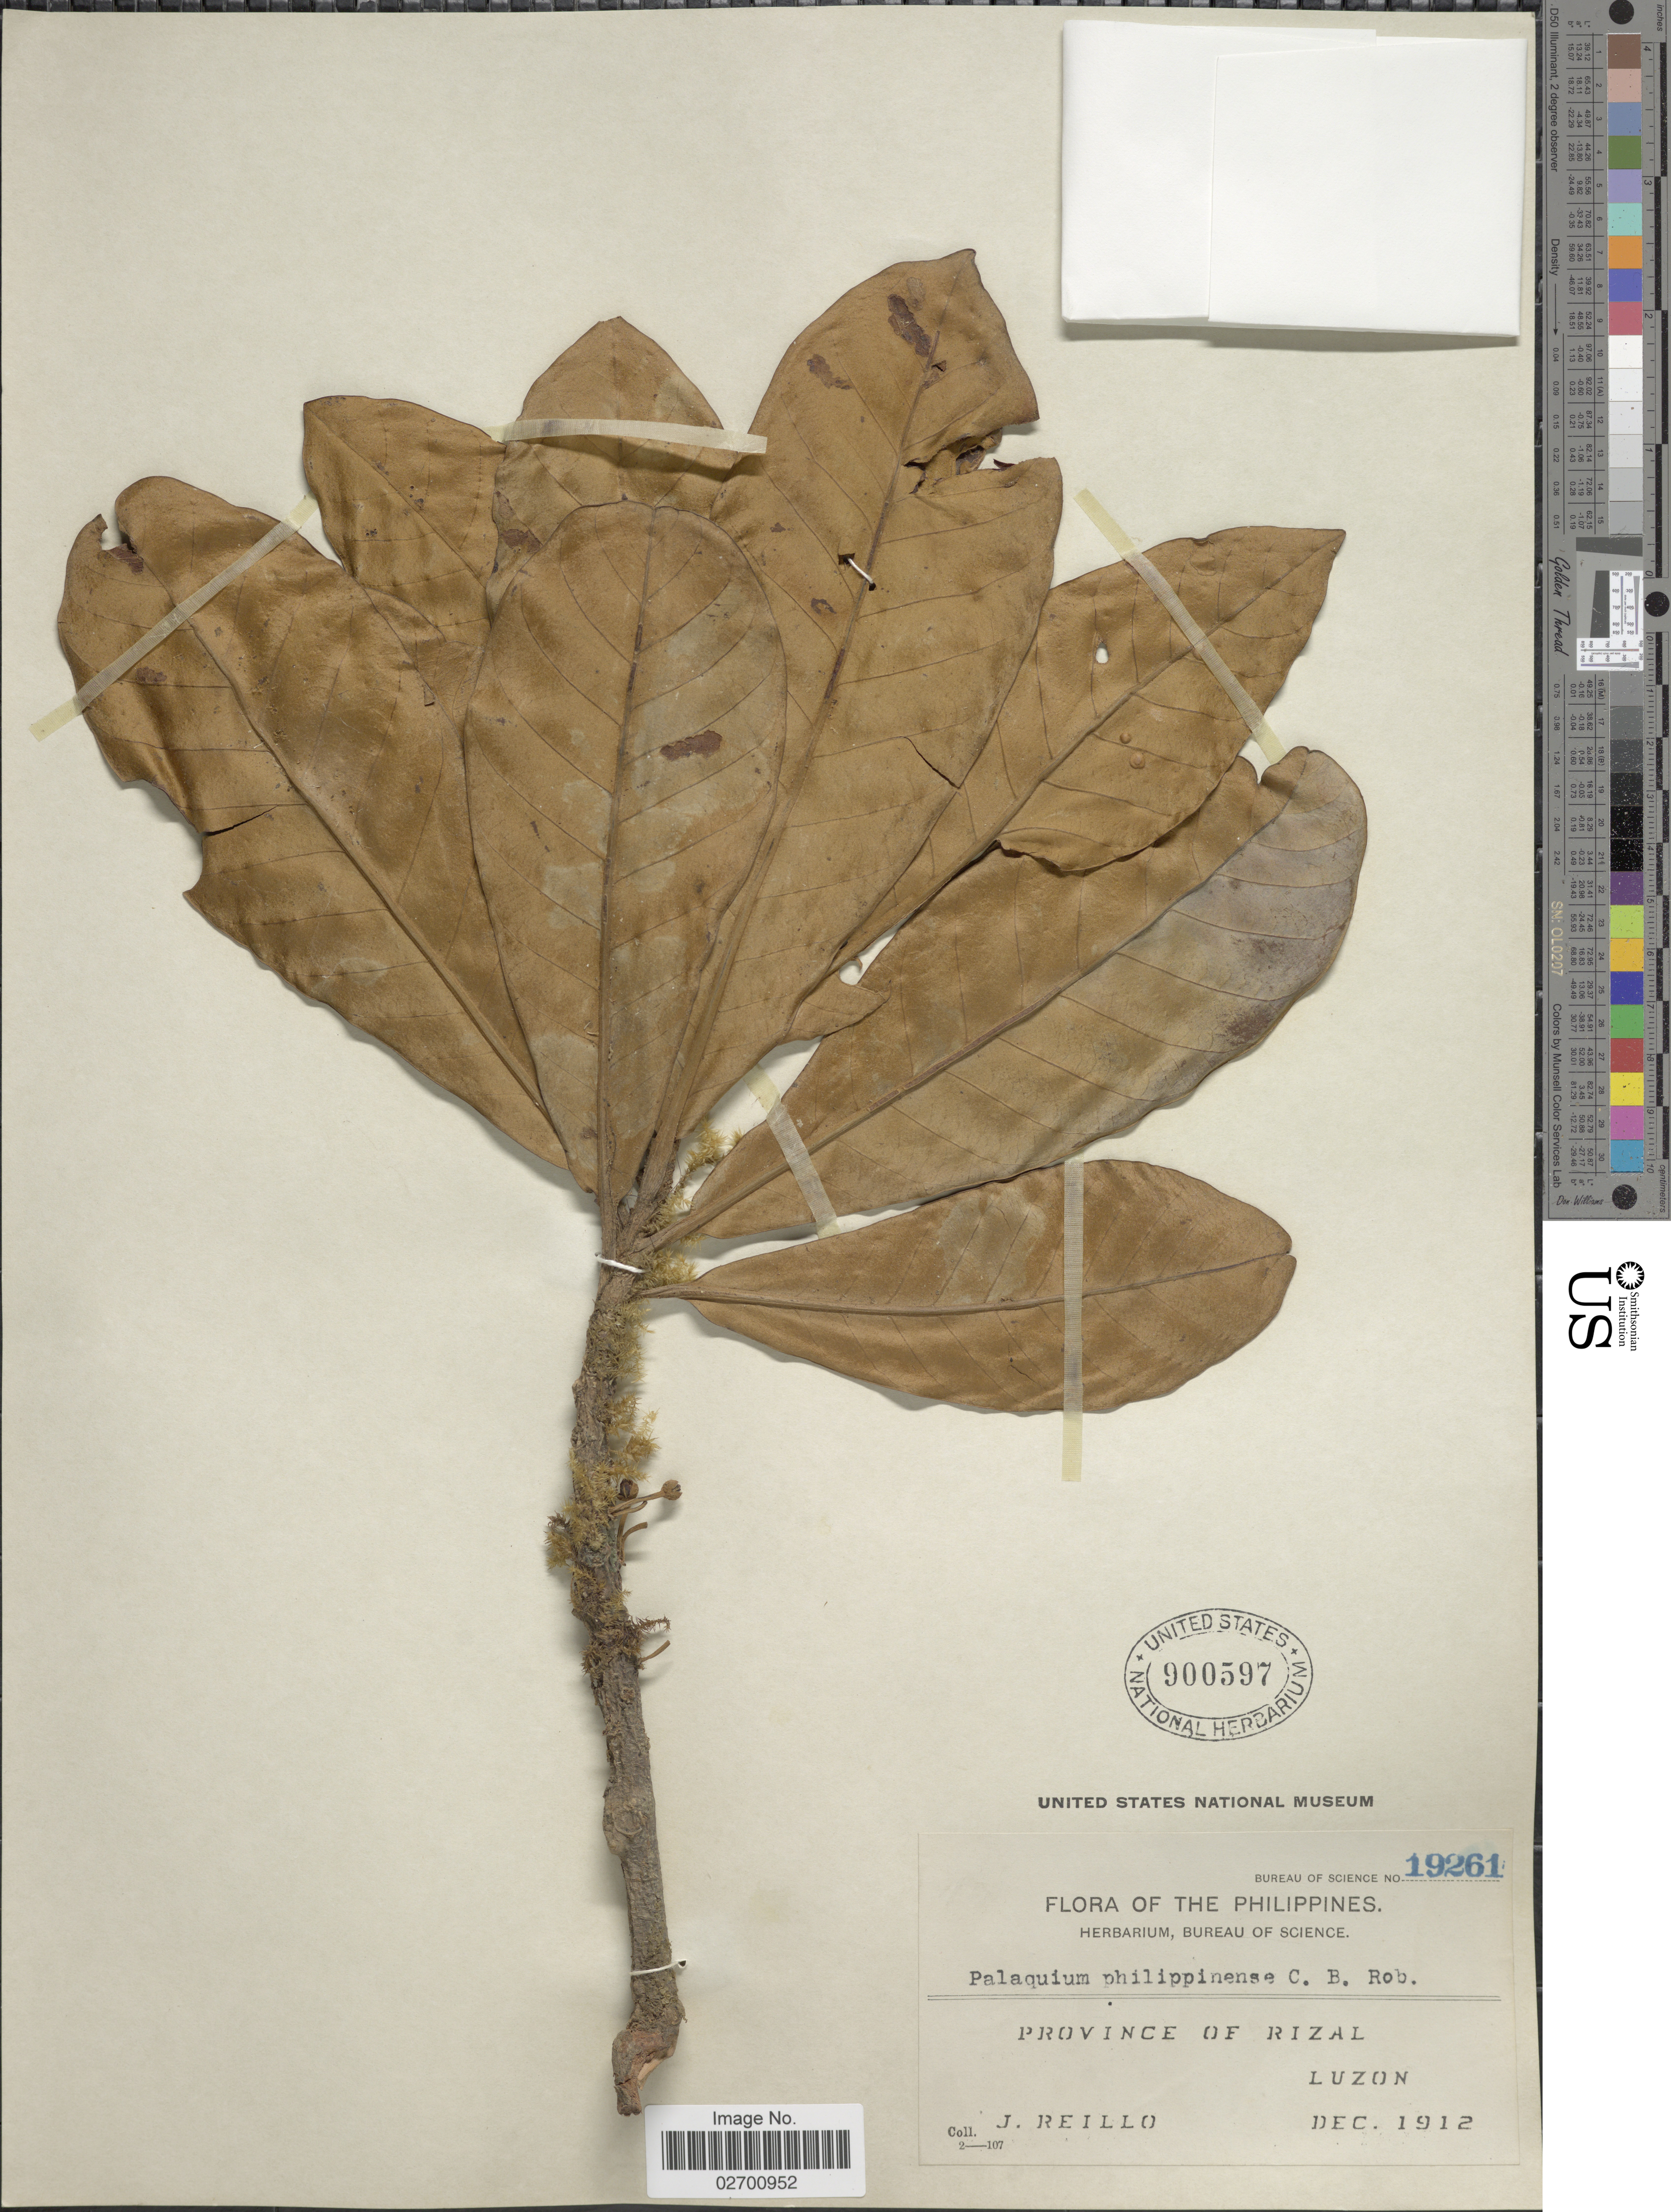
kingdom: Plantae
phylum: Tracheophyta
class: Magnoliopsida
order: Ericales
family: Sapotaceae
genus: Palaquium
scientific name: Palaquium philippense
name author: (Perr.) C.B. Rob.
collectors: J. Reillo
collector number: Bureau of Science 19261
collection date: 1912-12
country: Philippines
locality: Province of Rizal, Luzon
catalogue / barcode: US 900597